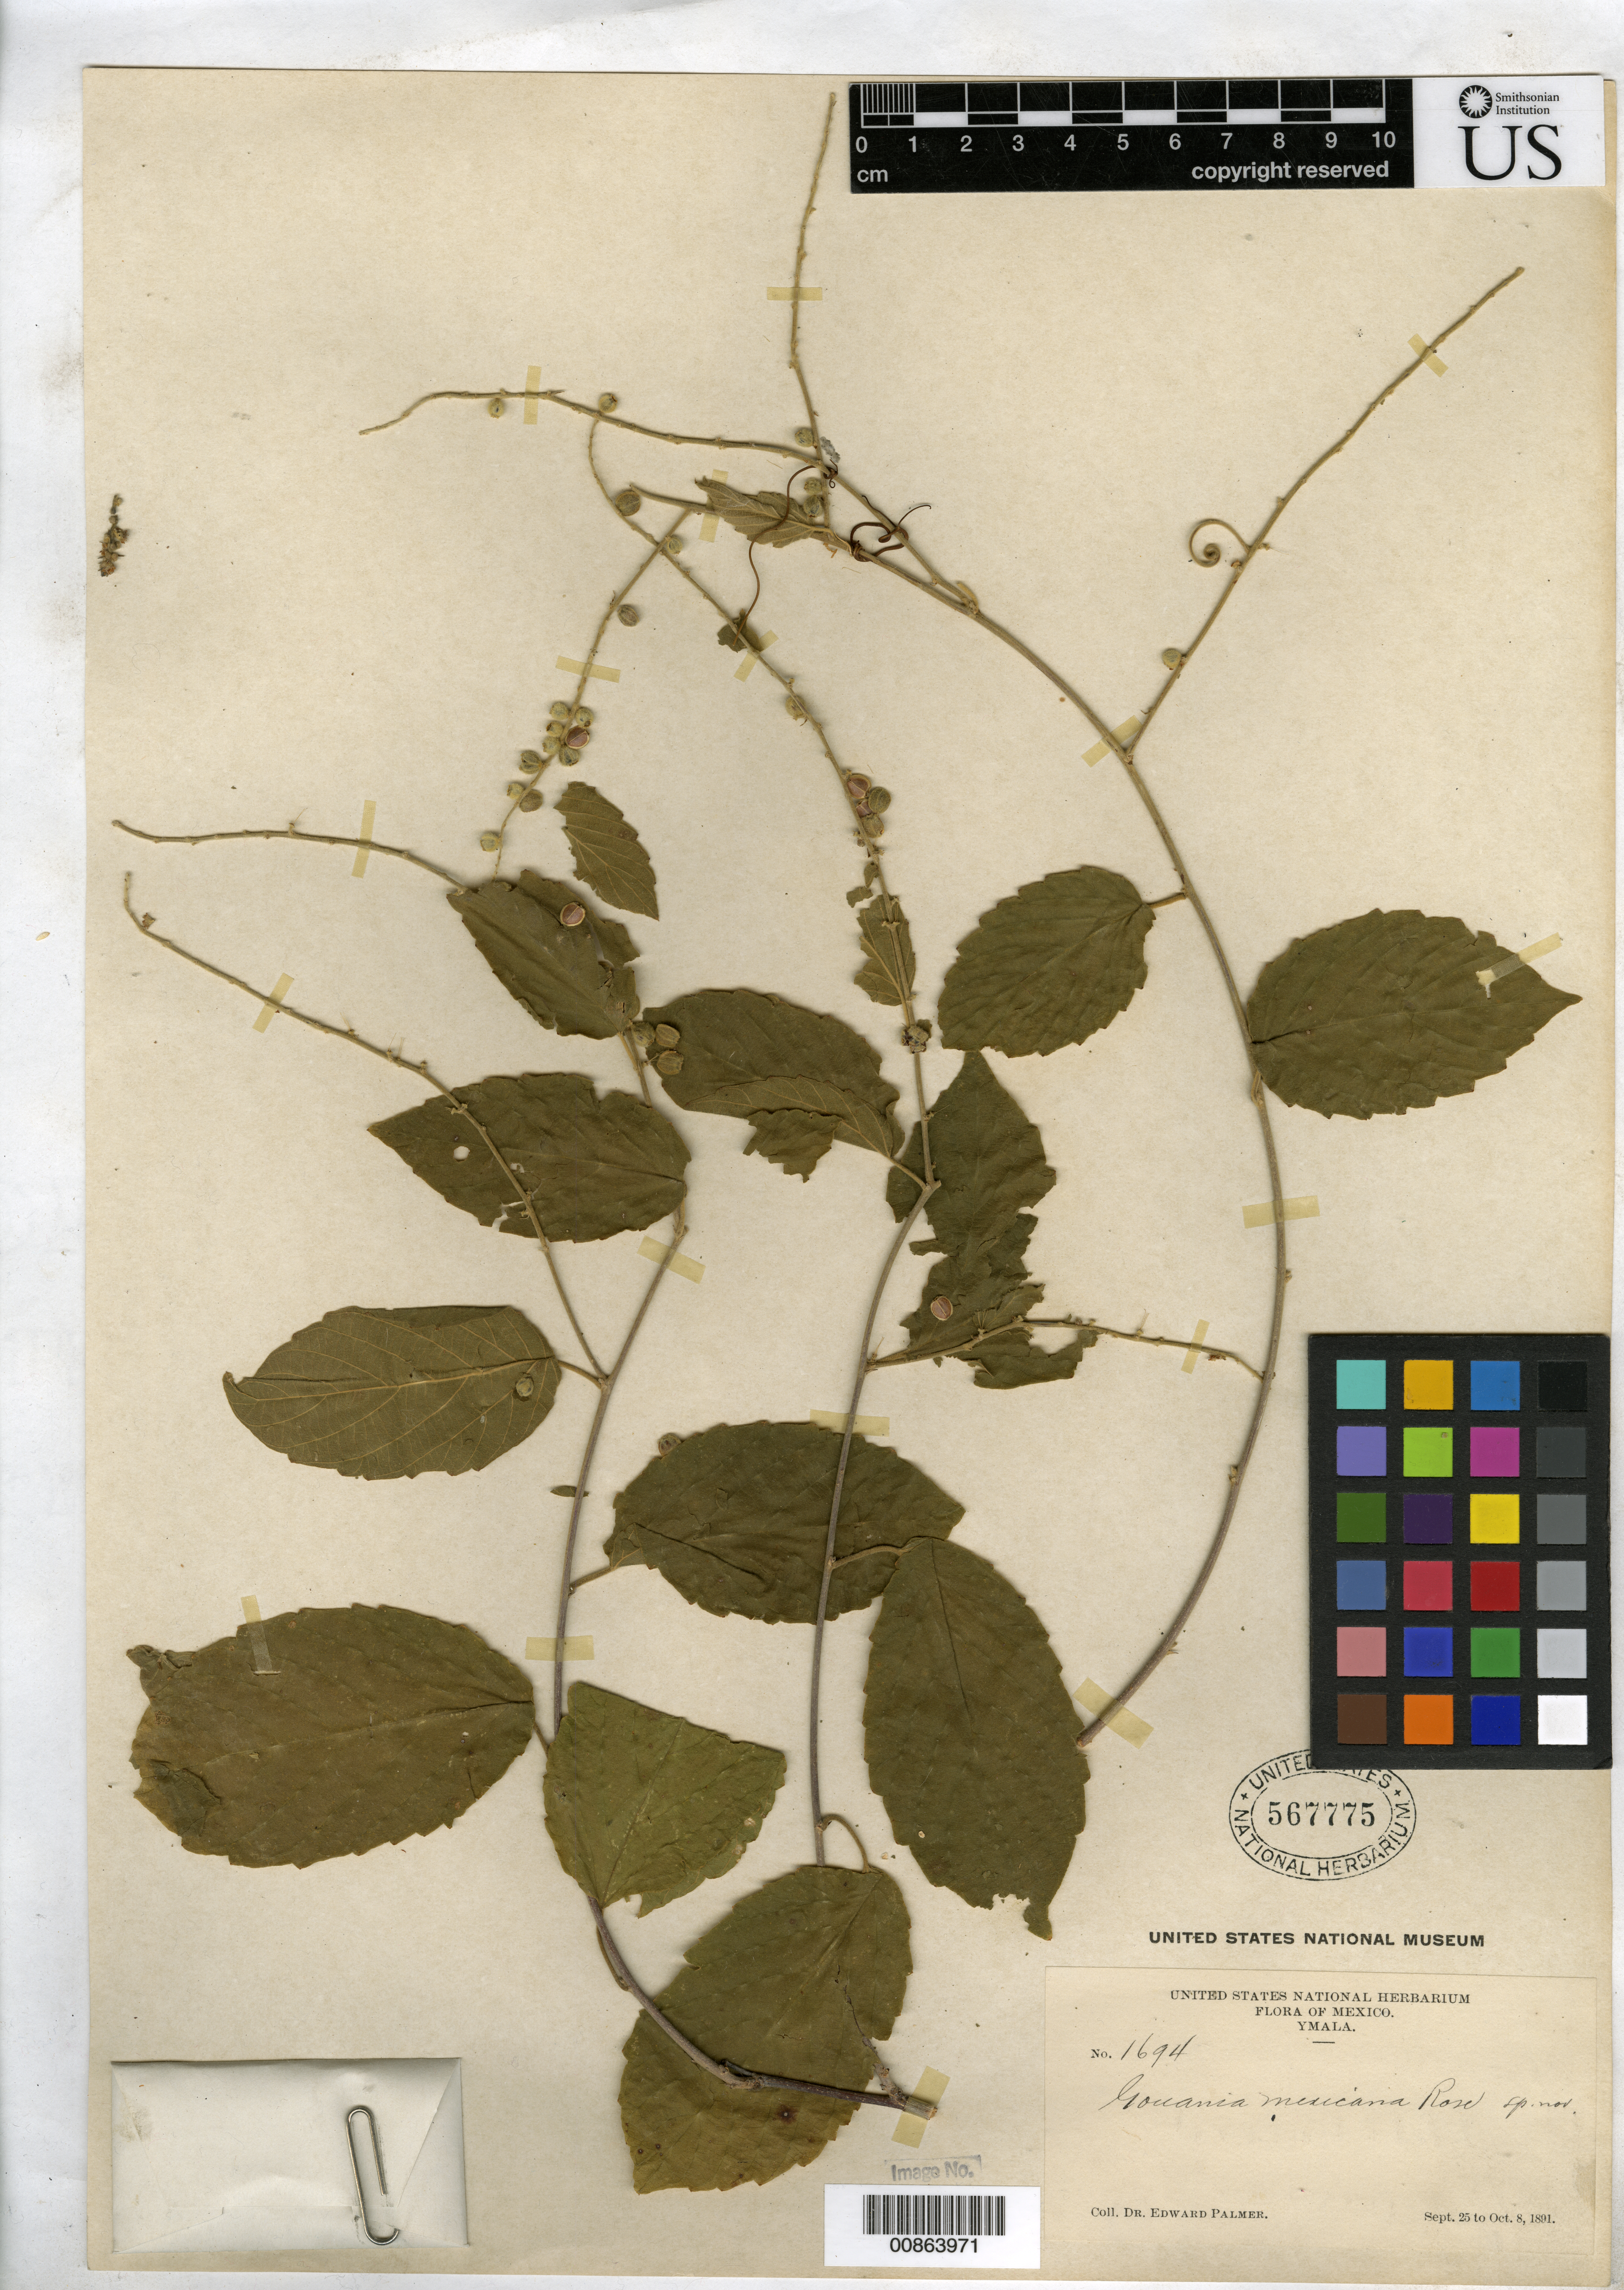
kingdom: Plantae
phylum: Tracheophyta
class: Magnoliopsida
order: Rosales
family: Rhamnaceae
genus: Gouania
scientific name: Gouania mexicana Rose, nom. illeg.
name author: Rose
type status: Syntype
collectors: E. Palmer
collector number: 1694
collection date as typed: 25 Sep 1891 to 08 Oct 1891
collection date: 1891-09-25/1891-10-08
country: Mexico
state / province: Sinaloa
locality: Ymala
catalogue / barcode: US 567775